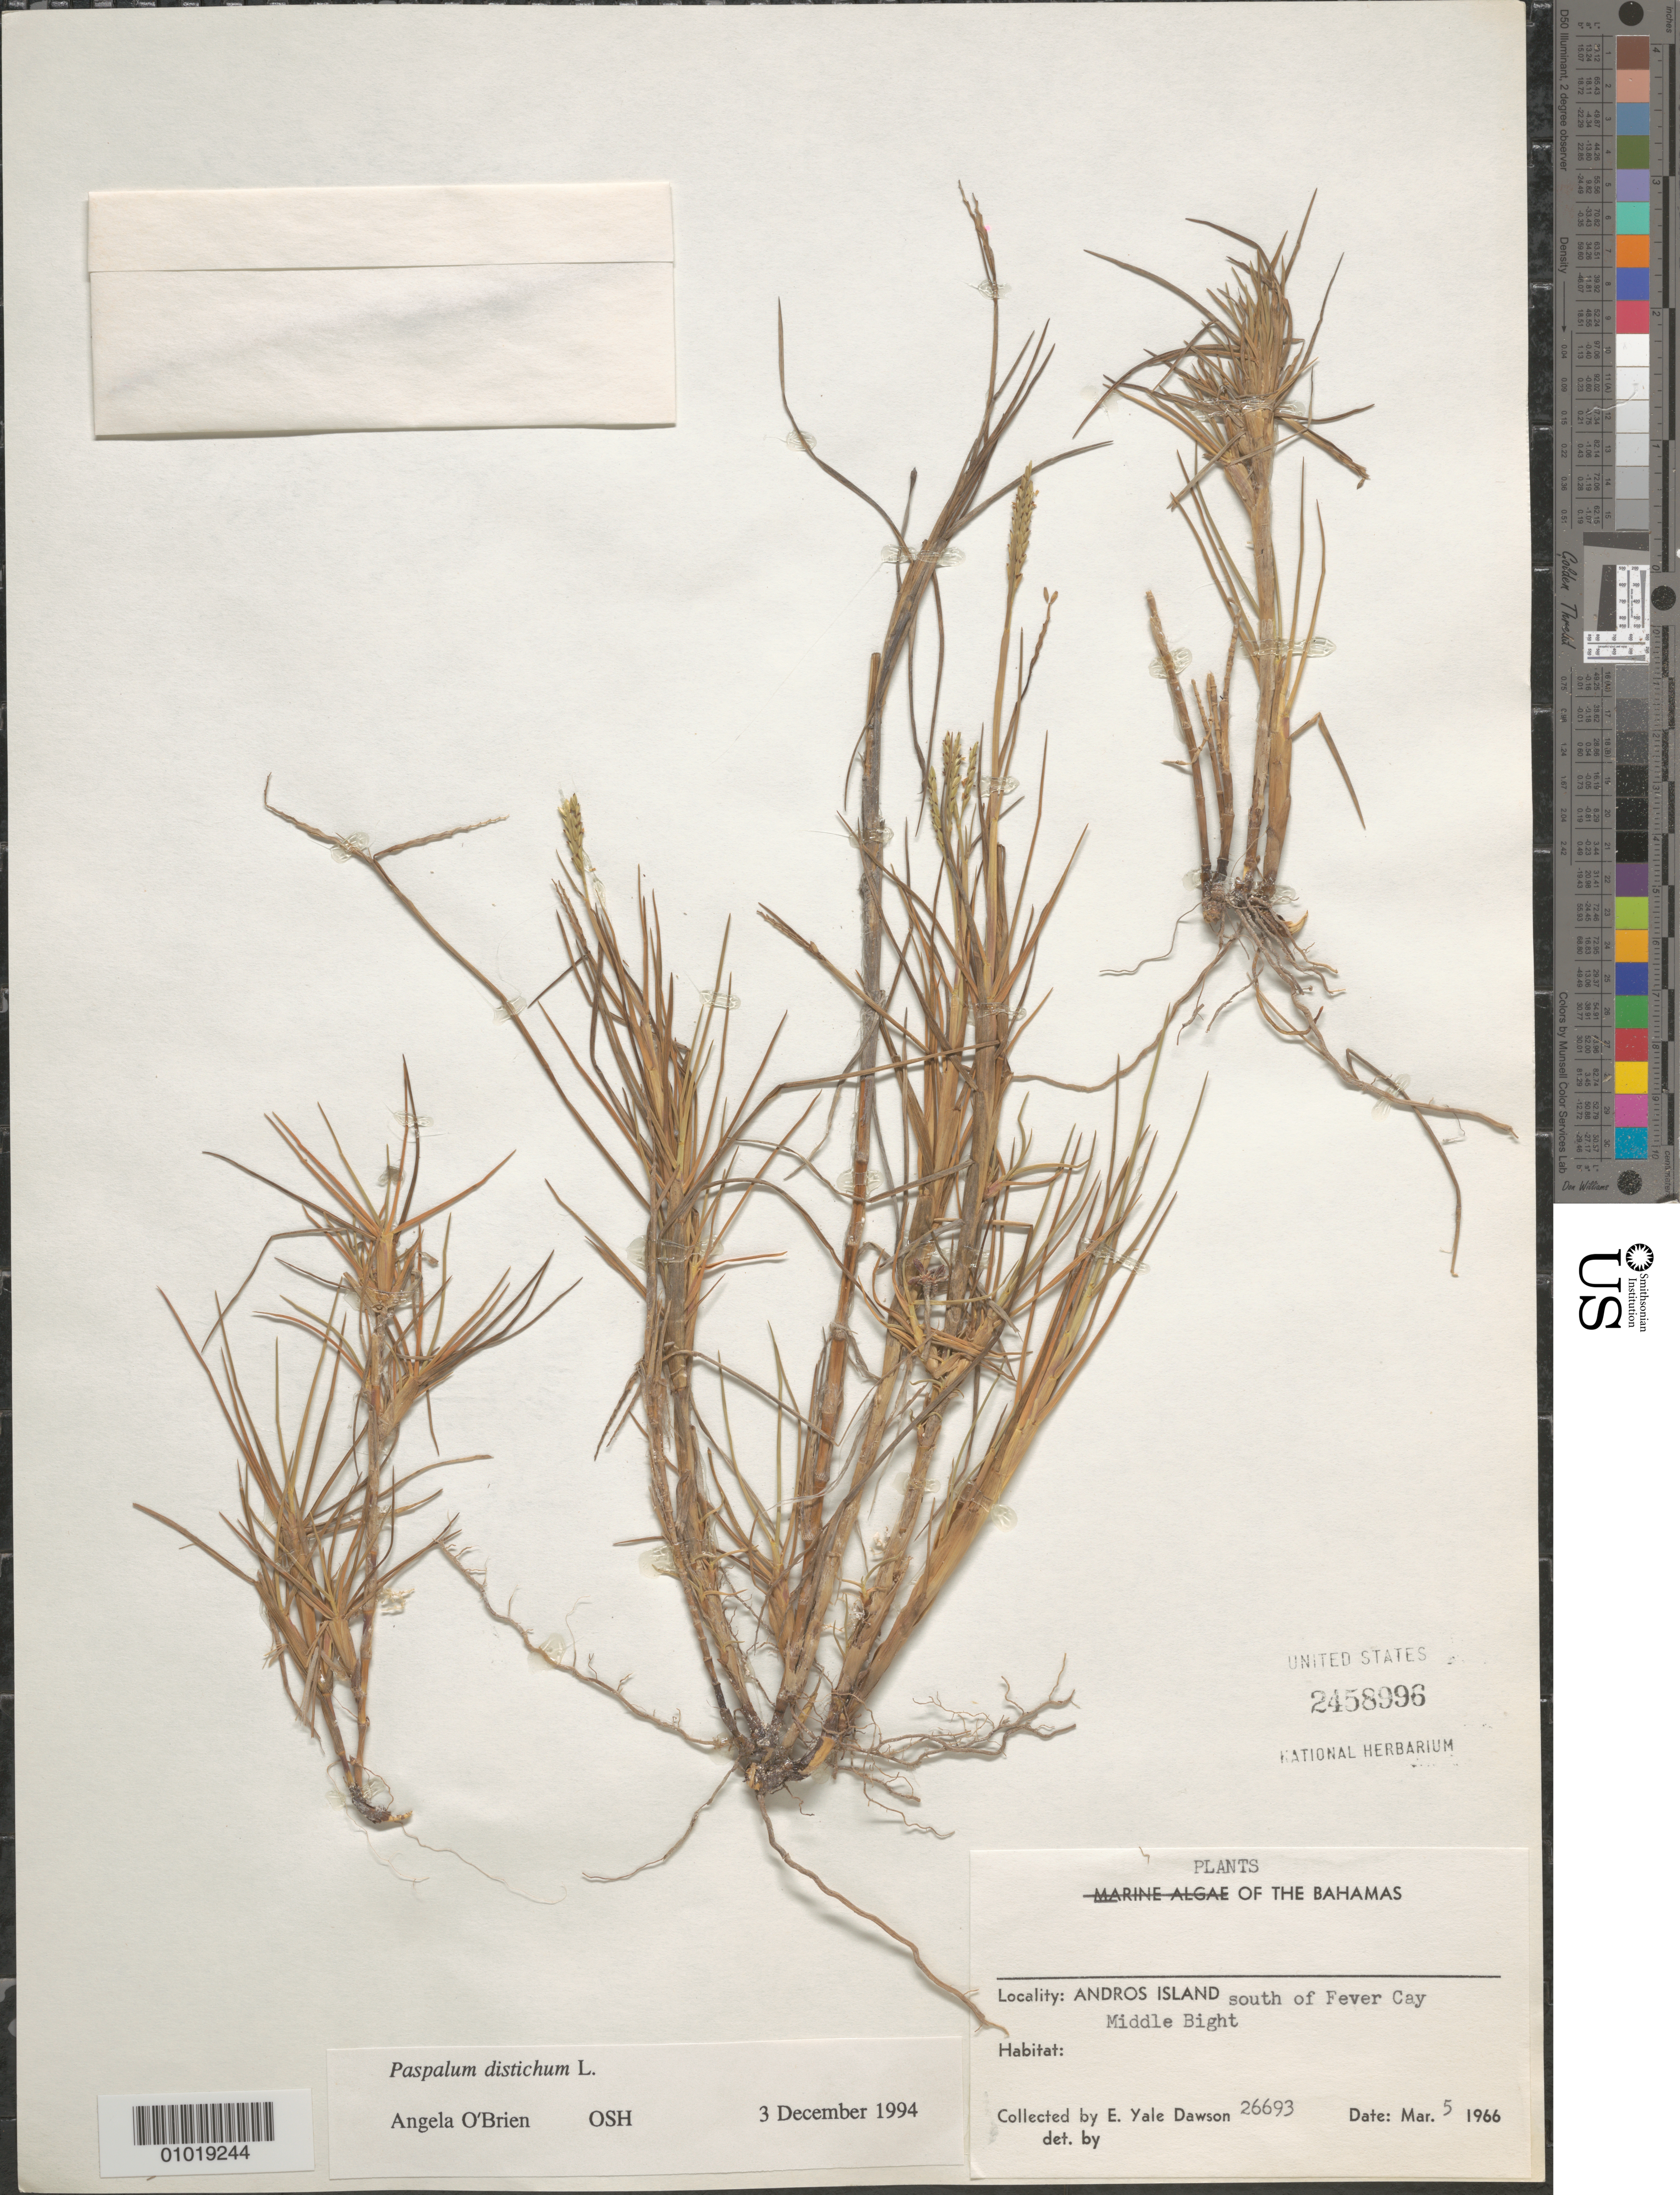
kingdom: Plantae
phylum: Tracheophyta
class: Liliopsida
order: Poales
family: Poaceae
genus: Paspalum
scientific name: Paspalum distichum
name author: L.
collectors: E. Y. Dawson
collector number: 26693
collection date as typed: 05 Mar 1966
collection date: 1966-03-05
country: Bahamas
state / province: South Andros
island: Andros I.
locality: Andros Island S of Fever Cay Middle Bight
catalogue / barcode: US 2458996